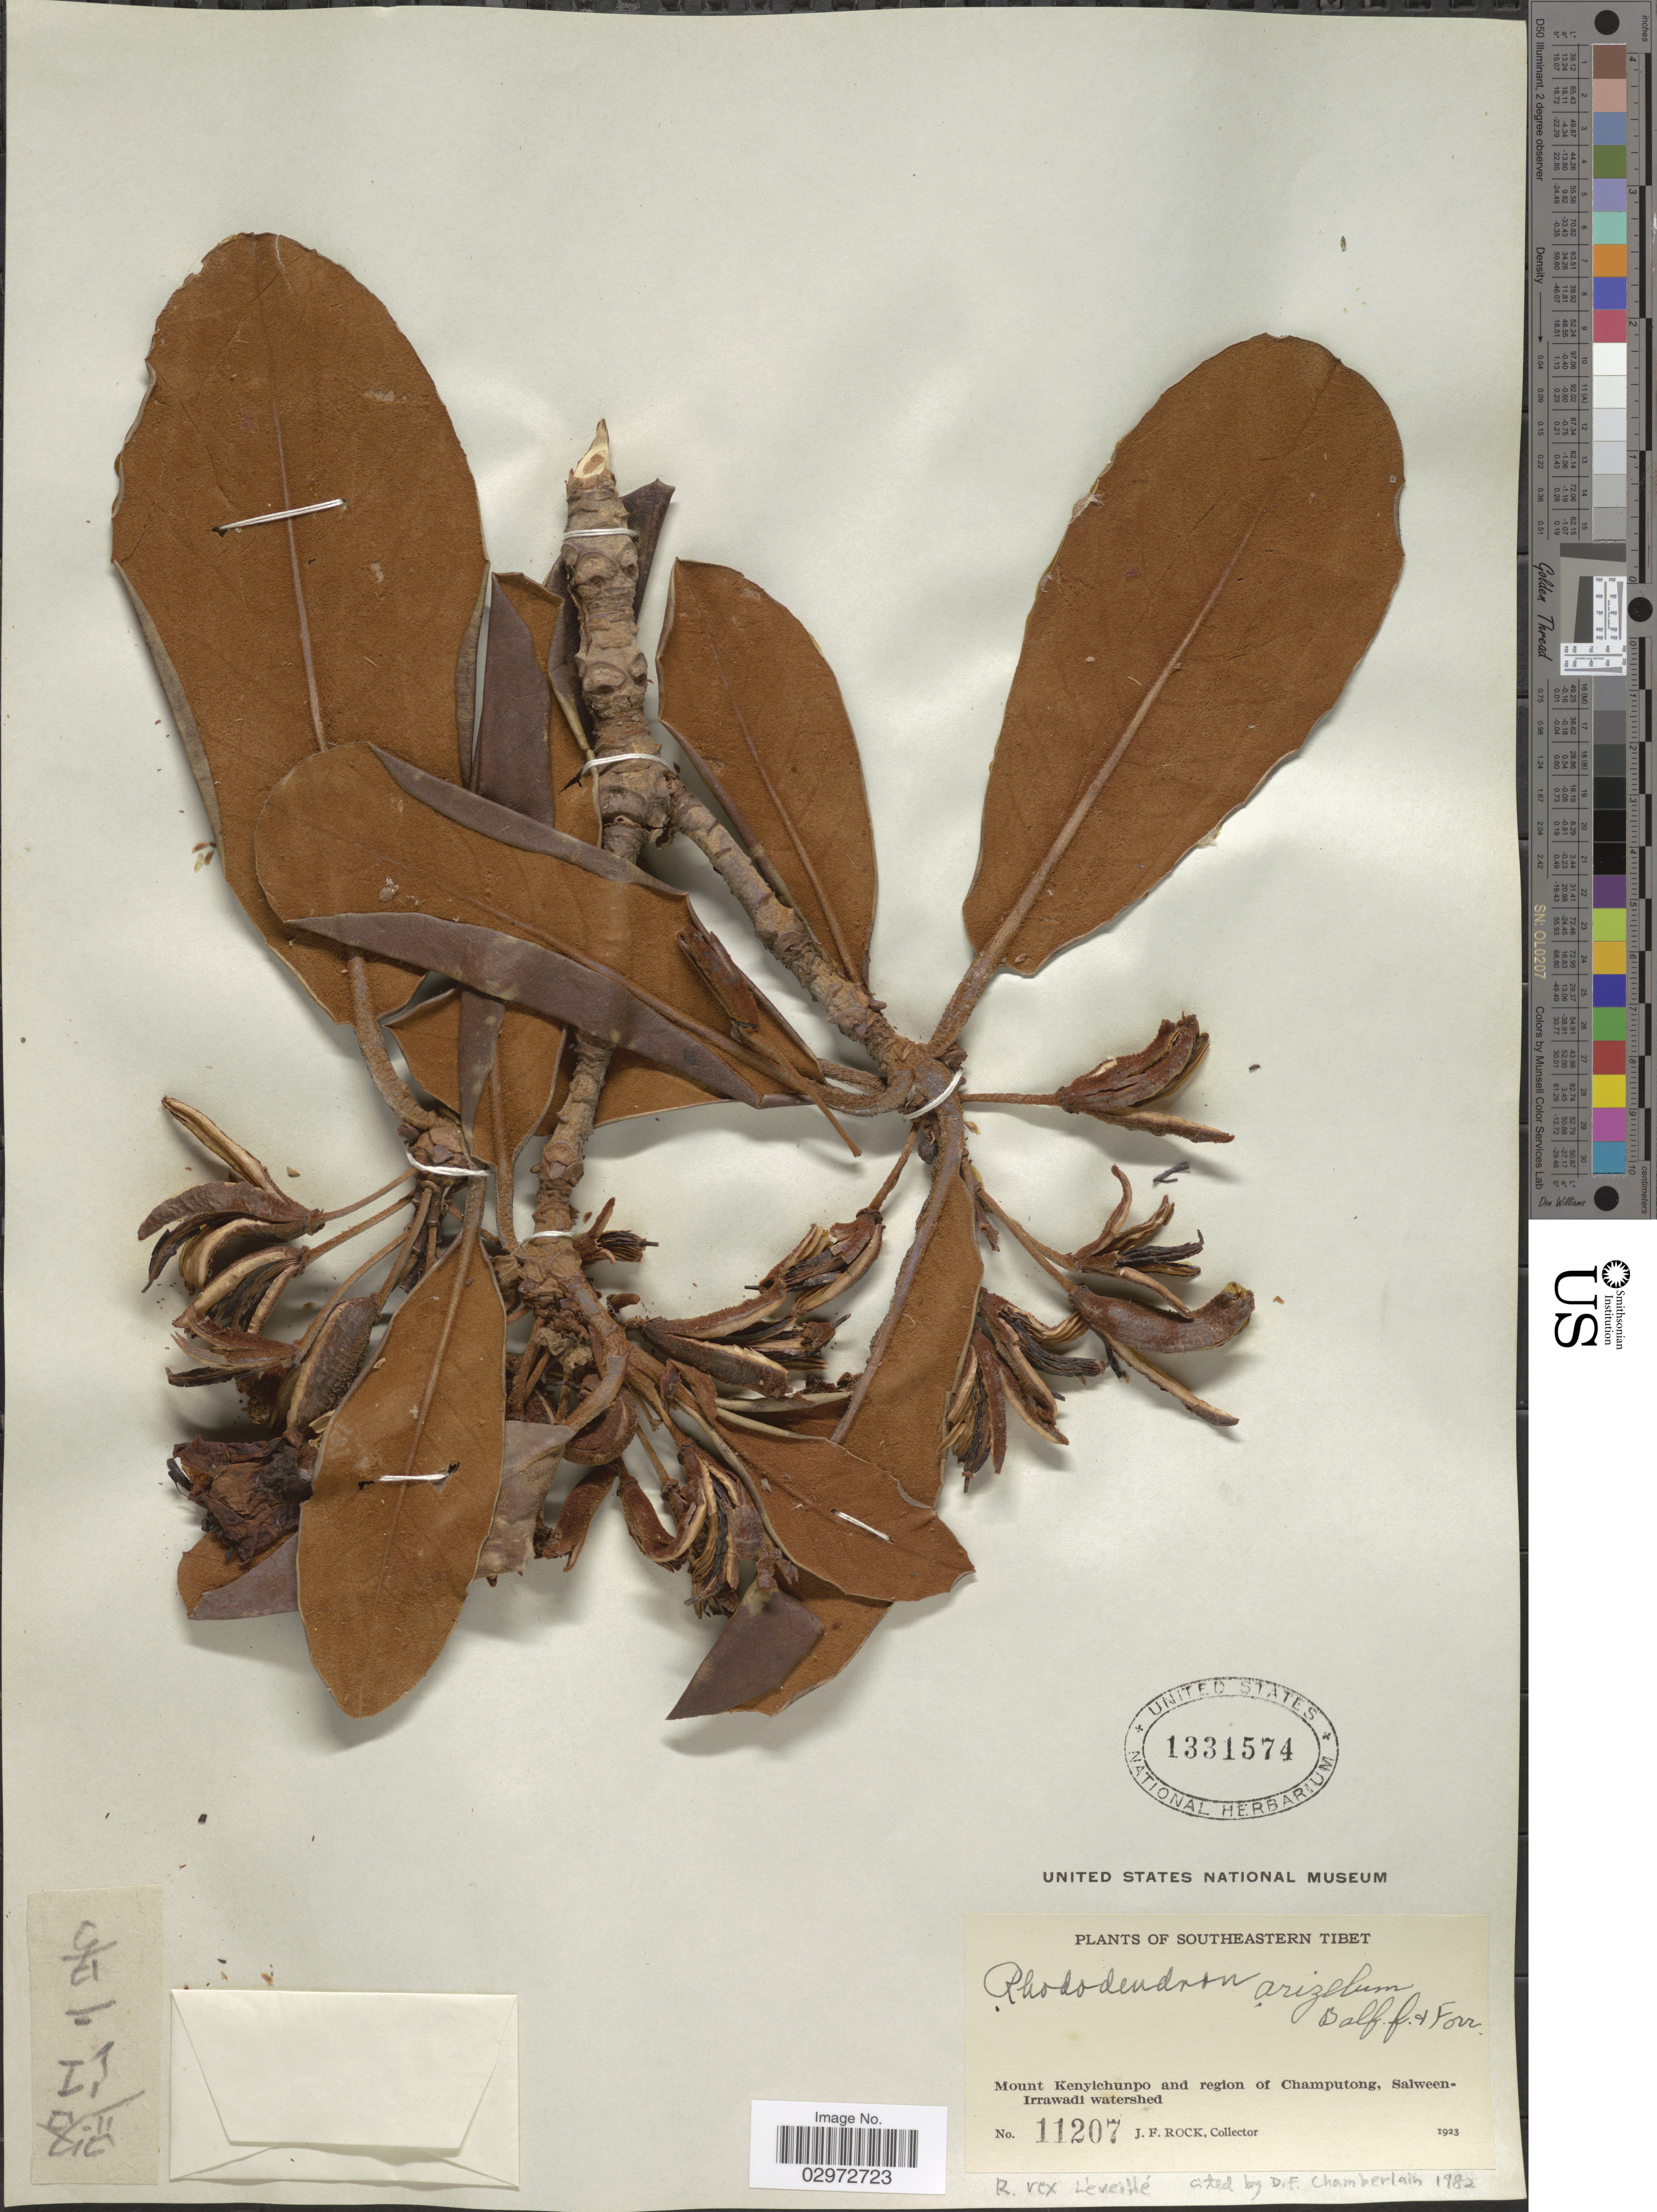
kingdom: Plantae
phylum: Tracheophyta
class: Magnoliopsida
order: Ericales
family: Ericaceae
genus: Rhododendron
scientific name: Rhododendron rex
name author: H. Lév.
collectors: J. Rock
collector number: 11207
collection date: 1923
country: China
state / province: Xizang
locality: Southeastern Tibet. Mount Kenyichunpo and region of Champutong, Salween-Irrawadi watershed.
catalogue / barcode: US 1331574